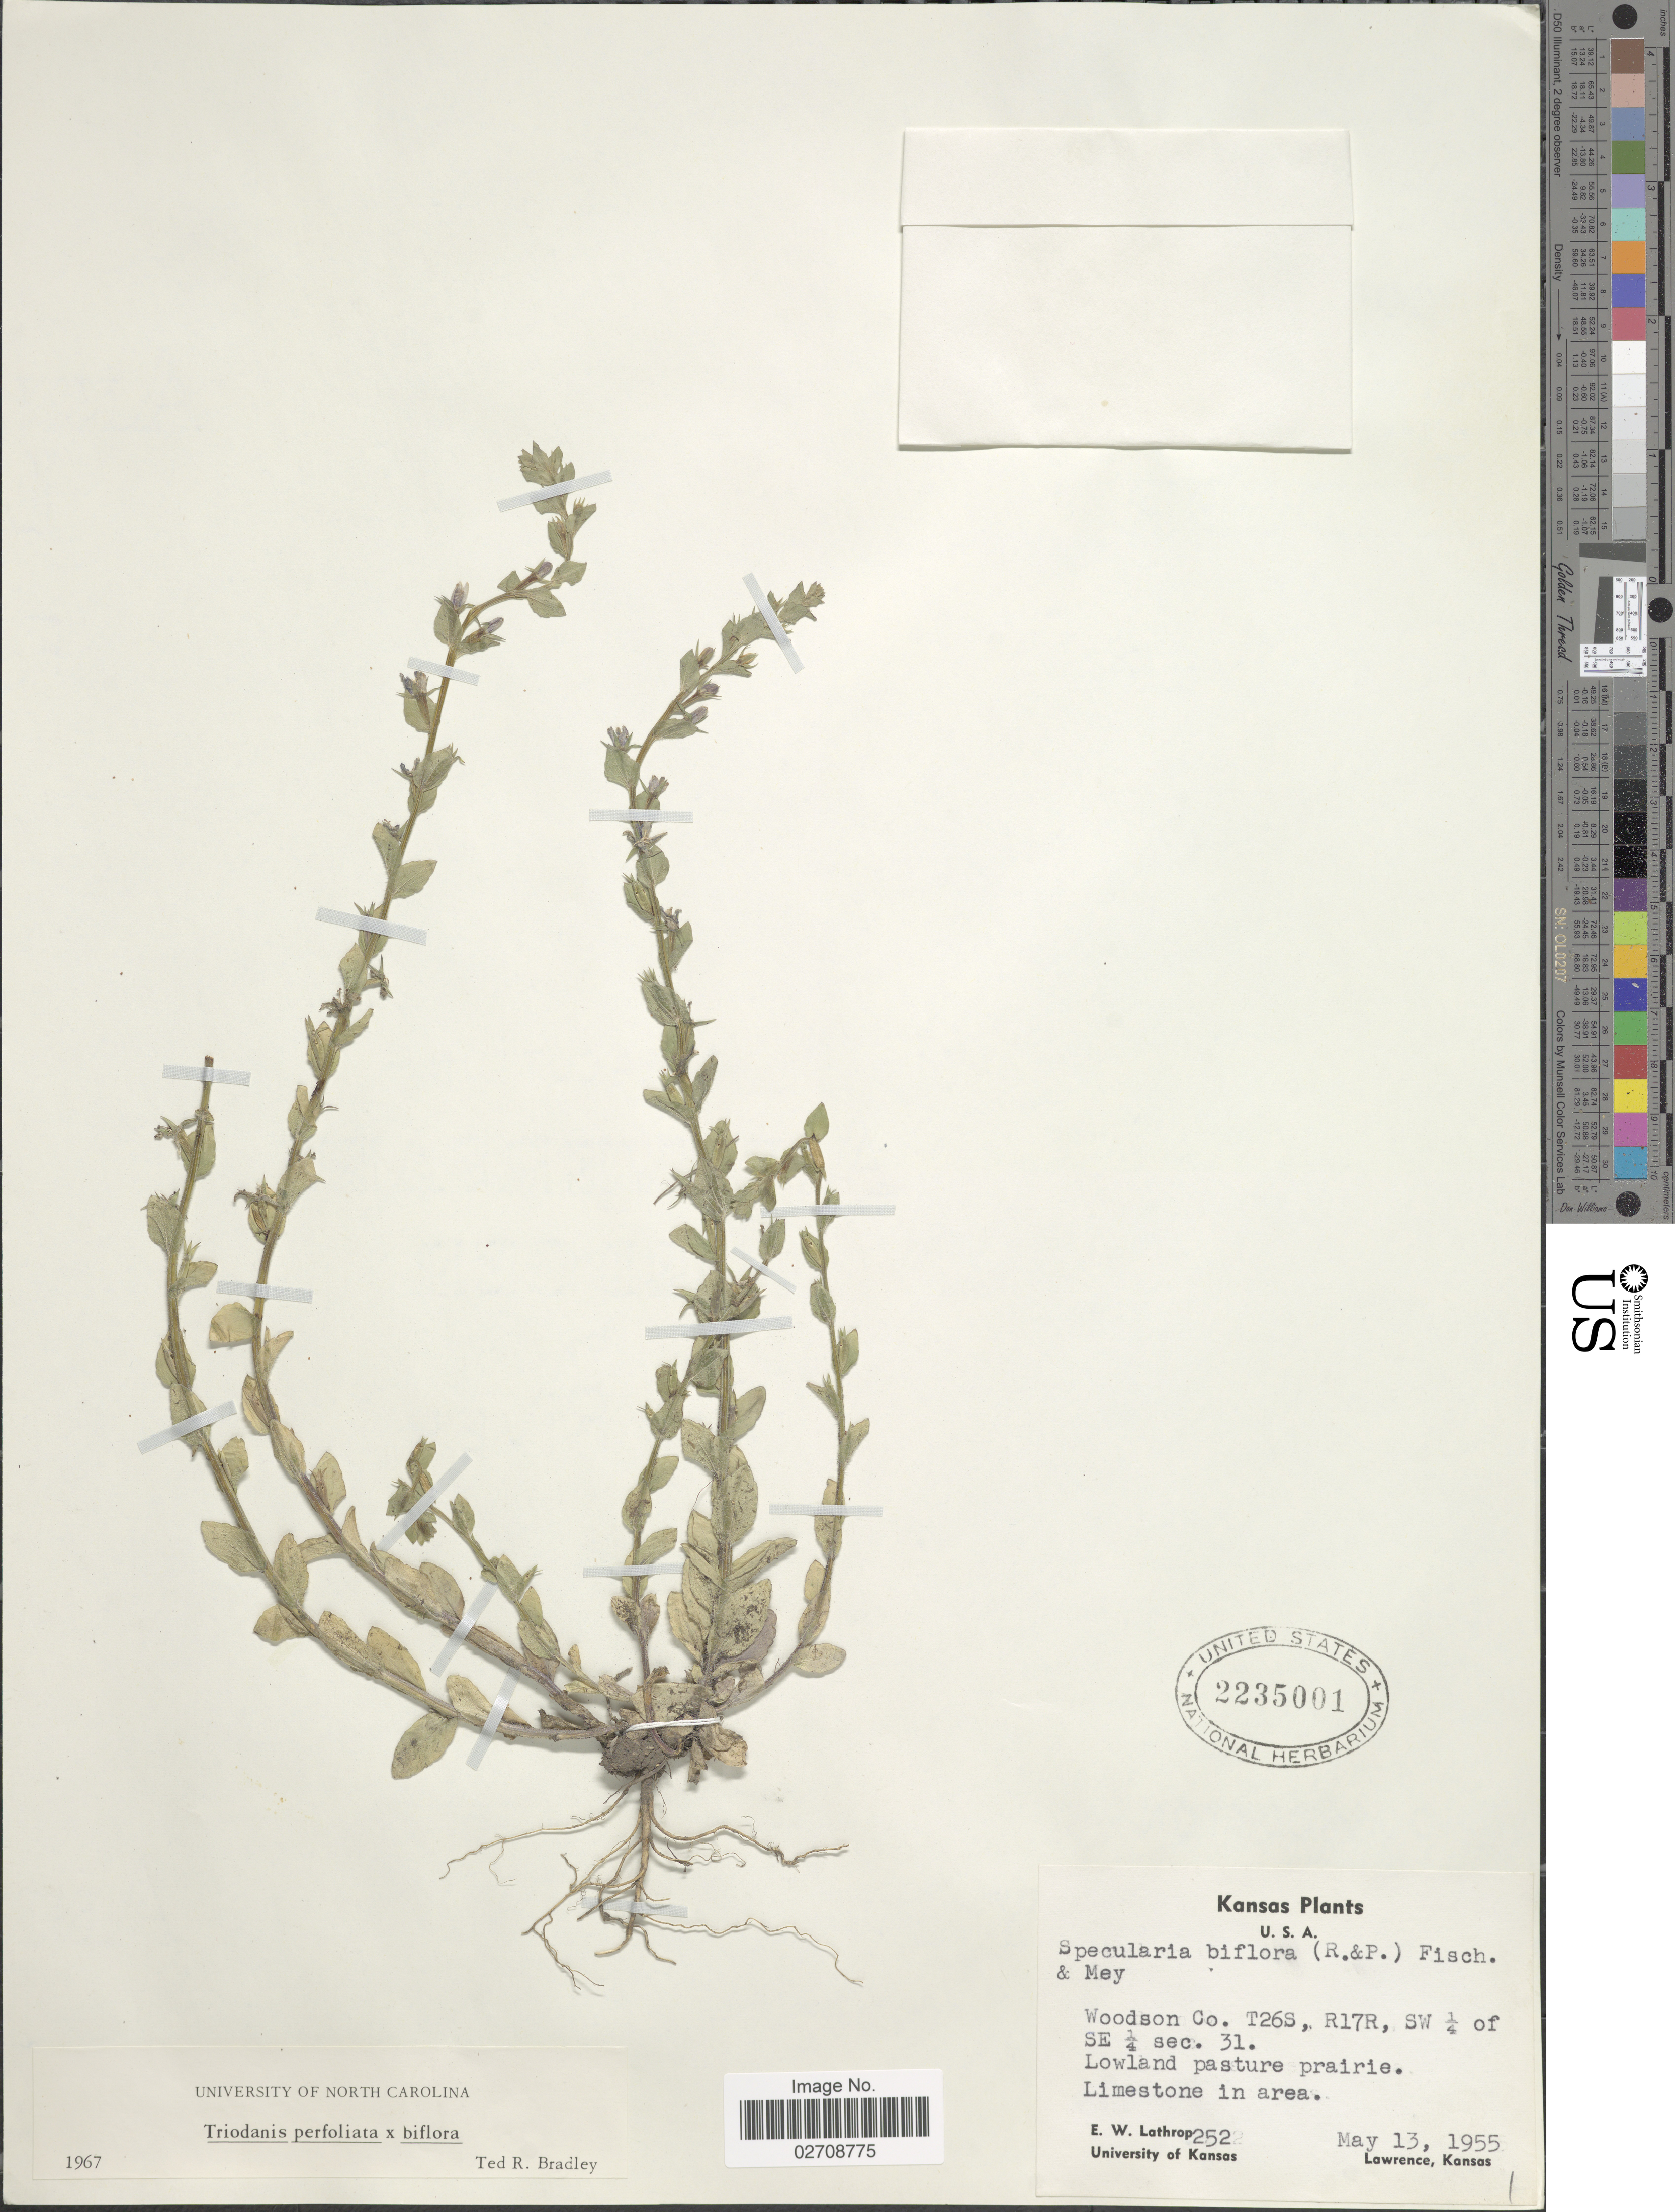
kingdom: Plantae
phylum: Tracheophyta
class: Magnoliopsida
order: Asterales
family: Campanulaceae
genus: Triodanis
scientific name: Triodanis biflora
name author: (Ruiz & Pav.) Greene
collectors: E. W. Lathrop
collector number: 252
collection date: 1955-05-13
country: United States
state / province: Kansas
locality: Woodson Co. T26S, R17R, SW ¼ of SE ¼ sec. 31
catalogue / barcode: US 2235001